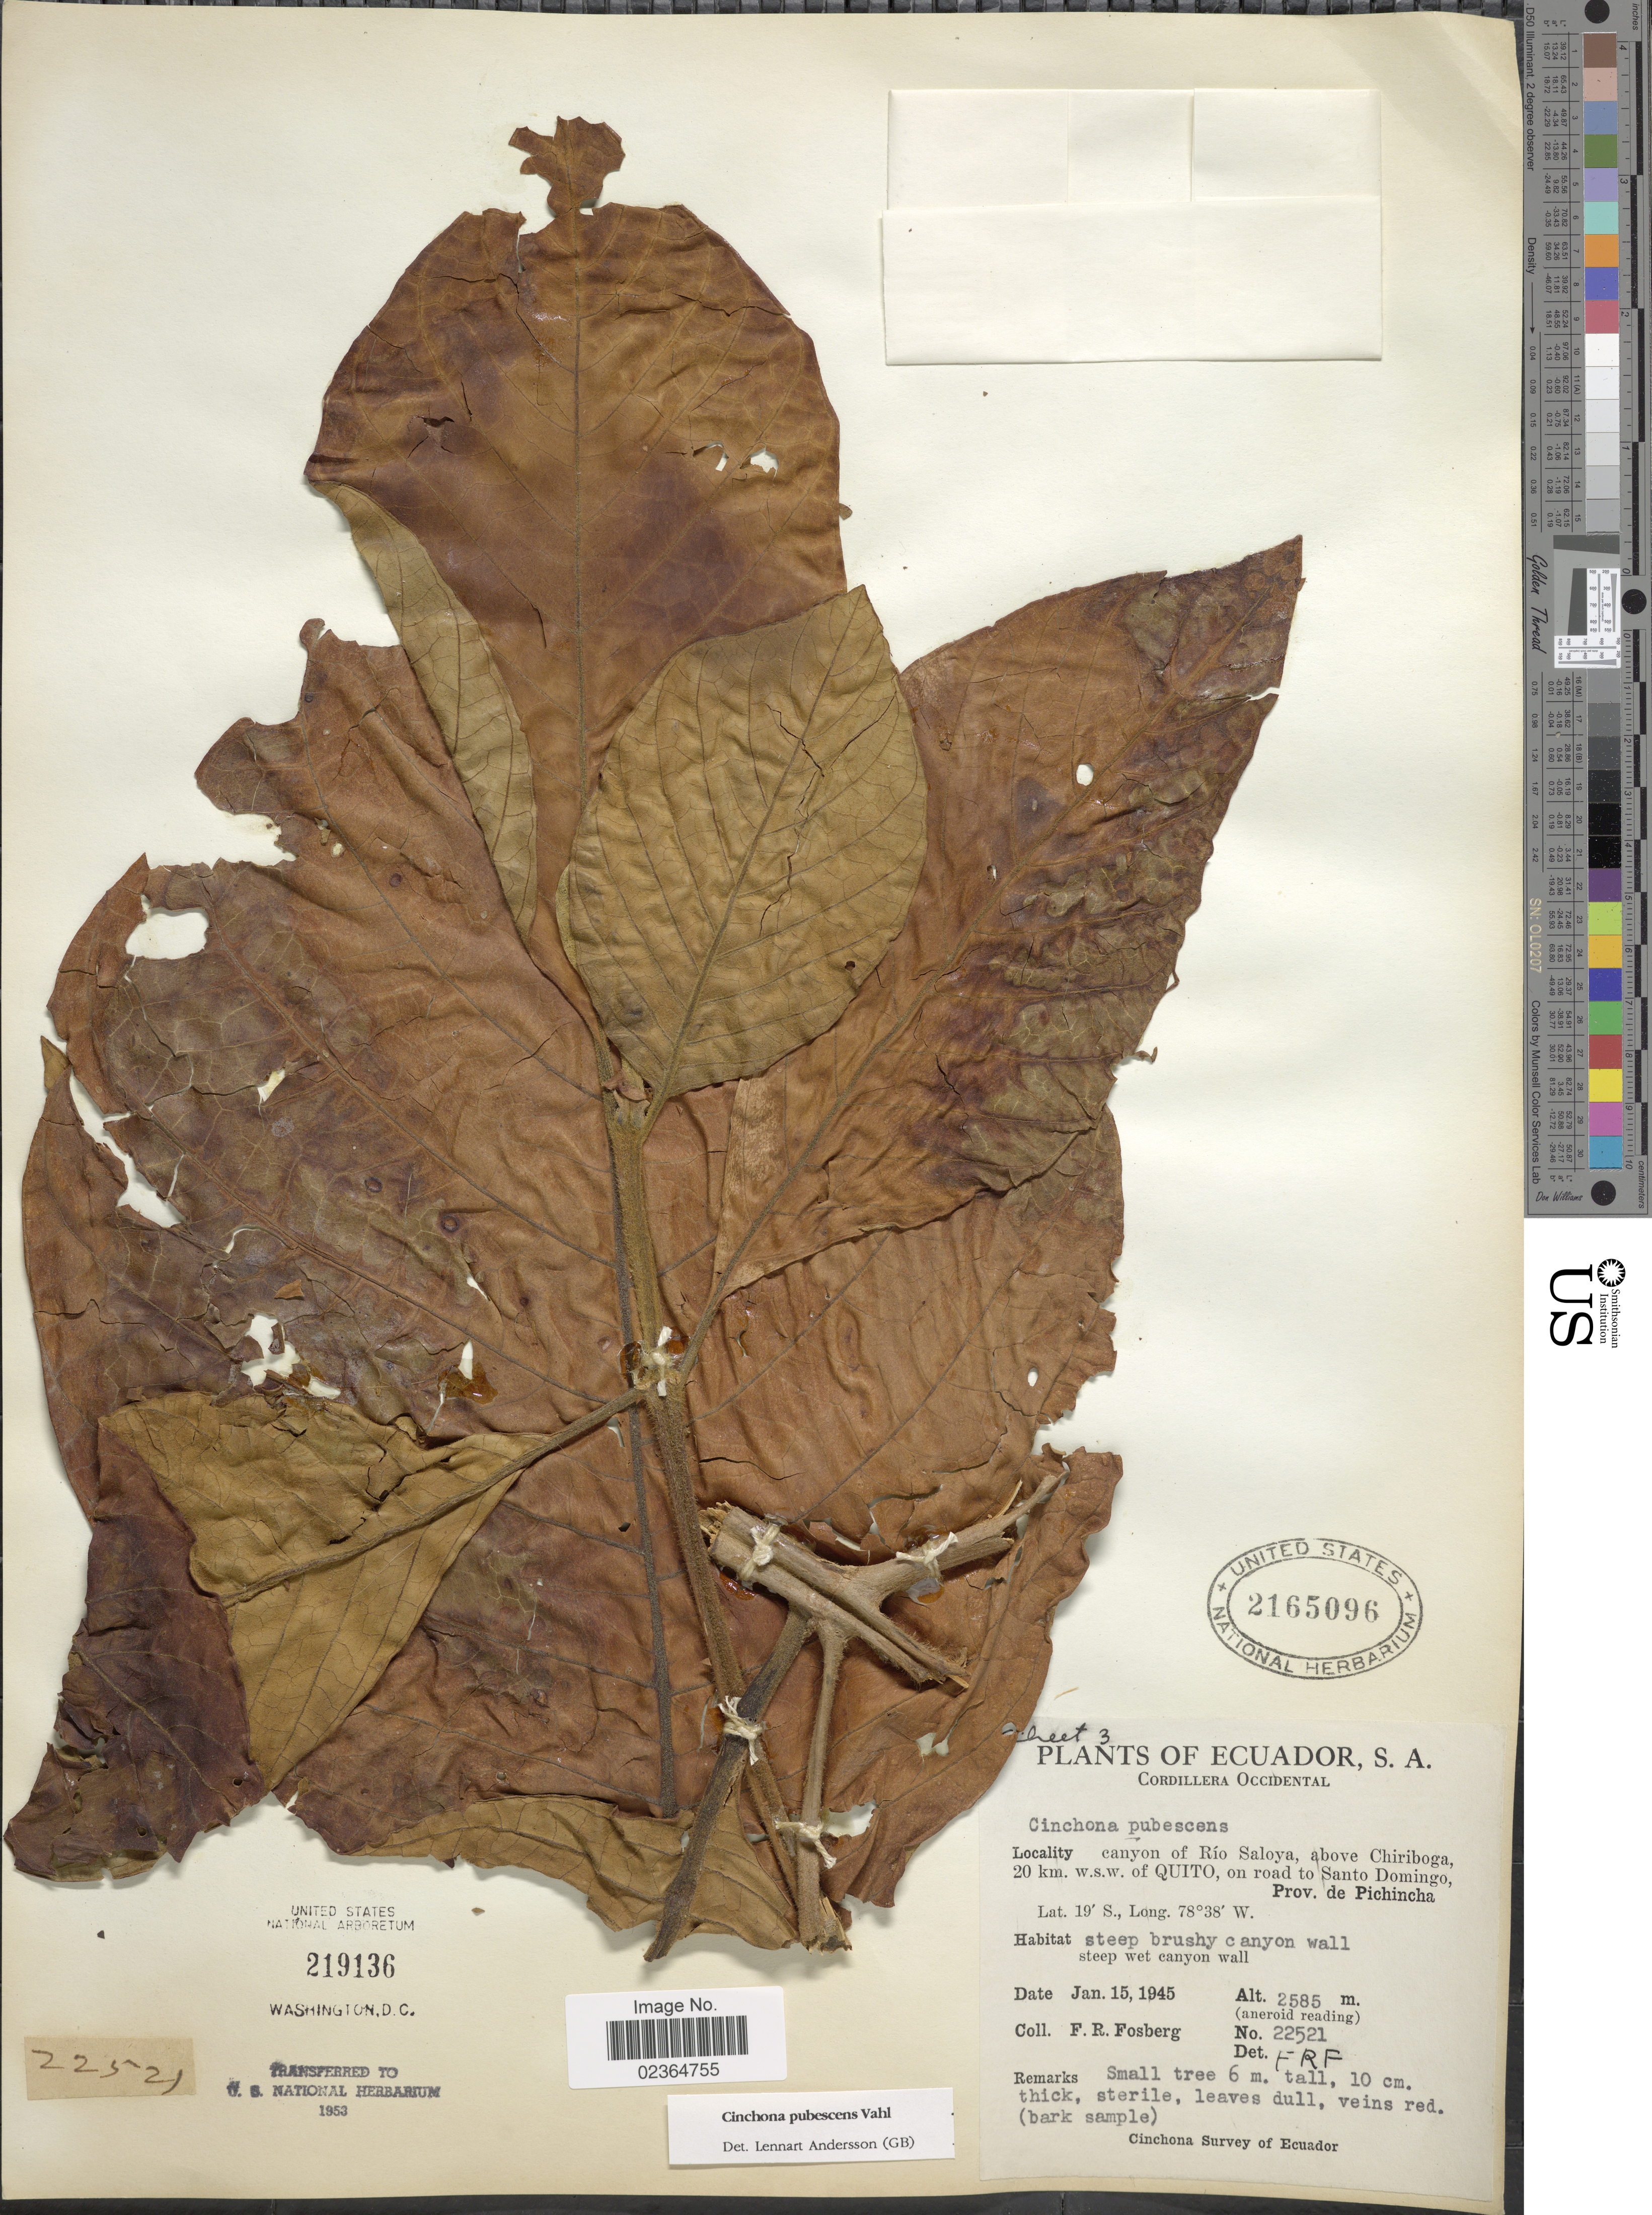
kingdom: Plantae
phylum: Tracheophyta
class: Magnoliopsida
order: Gentianales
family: Rubiaceae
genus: Cinchona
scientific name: Cinchona pubescens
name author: Vahl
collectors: F. R. Fosberg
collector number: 22521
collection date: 1945-01-15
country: Ecuador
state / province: Pichincha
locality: Cordillera Occidental. canyon of Río Saloya, above Chiriboga, 20 km. w.s.w. of Quito, on road to Santo Domingo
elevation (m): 2585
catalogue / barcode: US 2165096